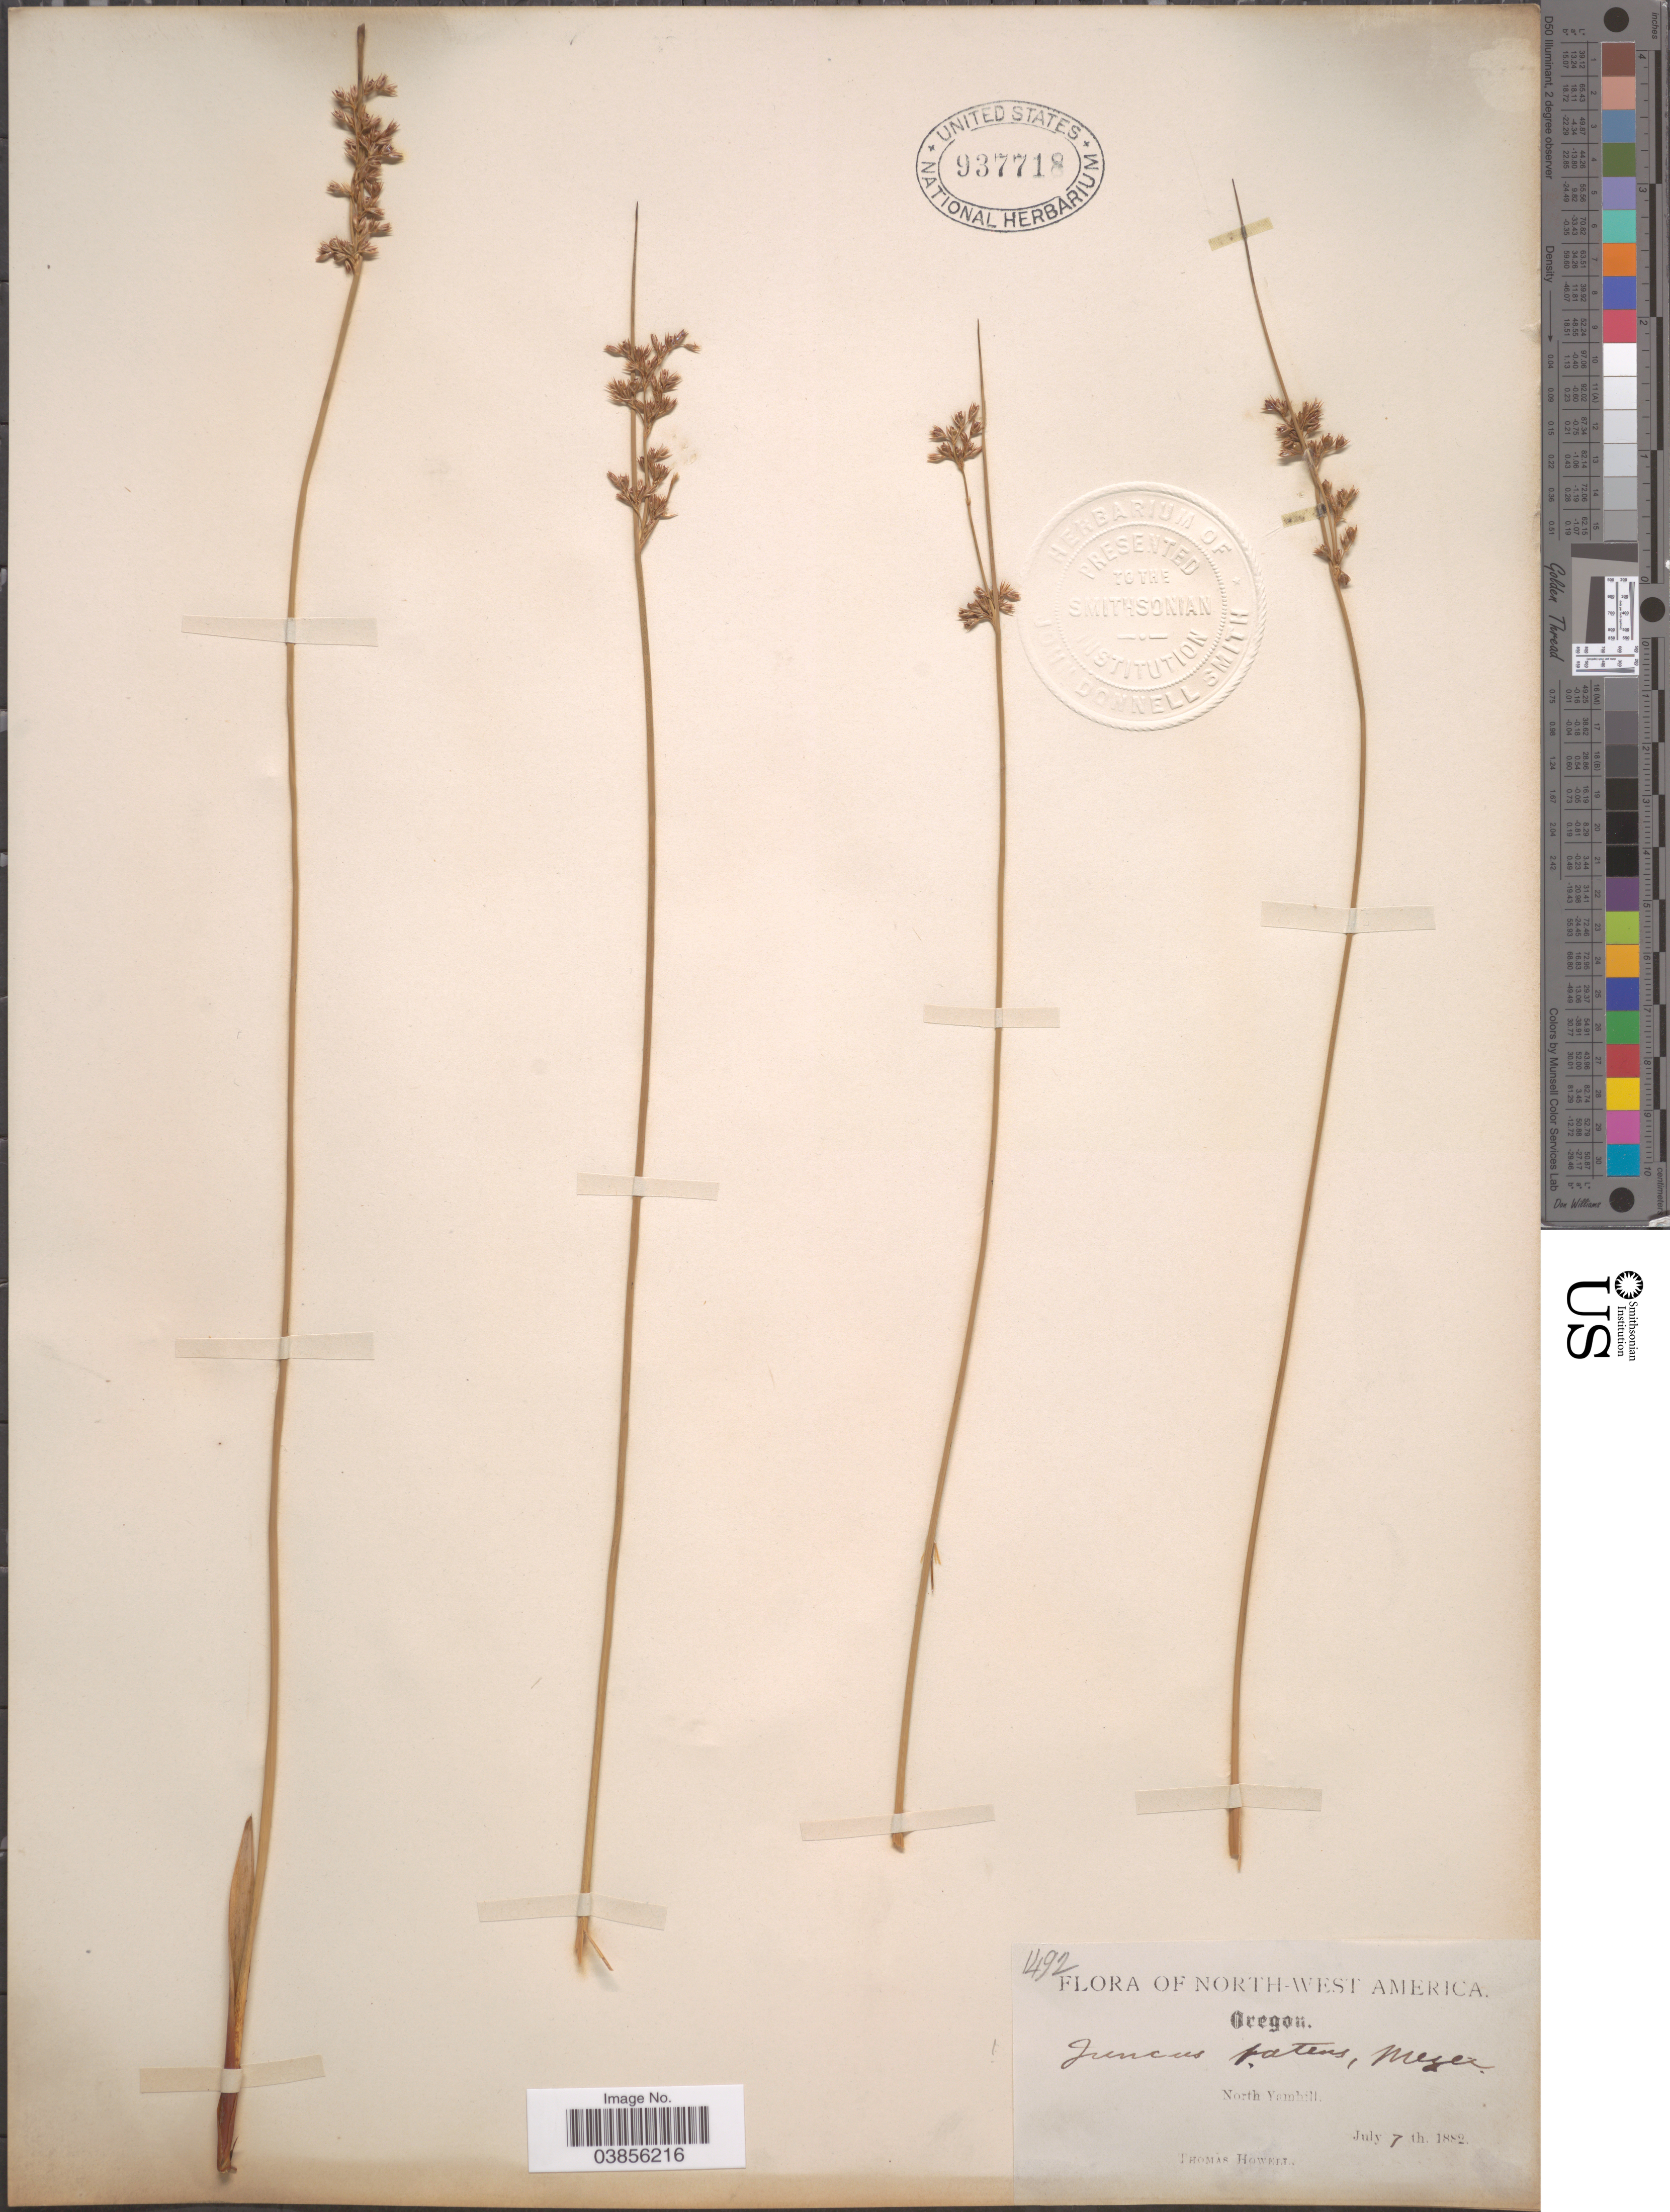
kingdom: Plantae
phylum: Tracheophyta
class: Liliopsida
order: Poales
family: Juncaceae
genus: Juncus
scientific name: Juncus patens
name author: E. Mey.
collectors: T. Howell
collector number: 1492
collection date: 1882-07-07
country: United States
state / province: Oregon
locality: North-West America. North Yamhill.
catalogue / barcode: US 937718